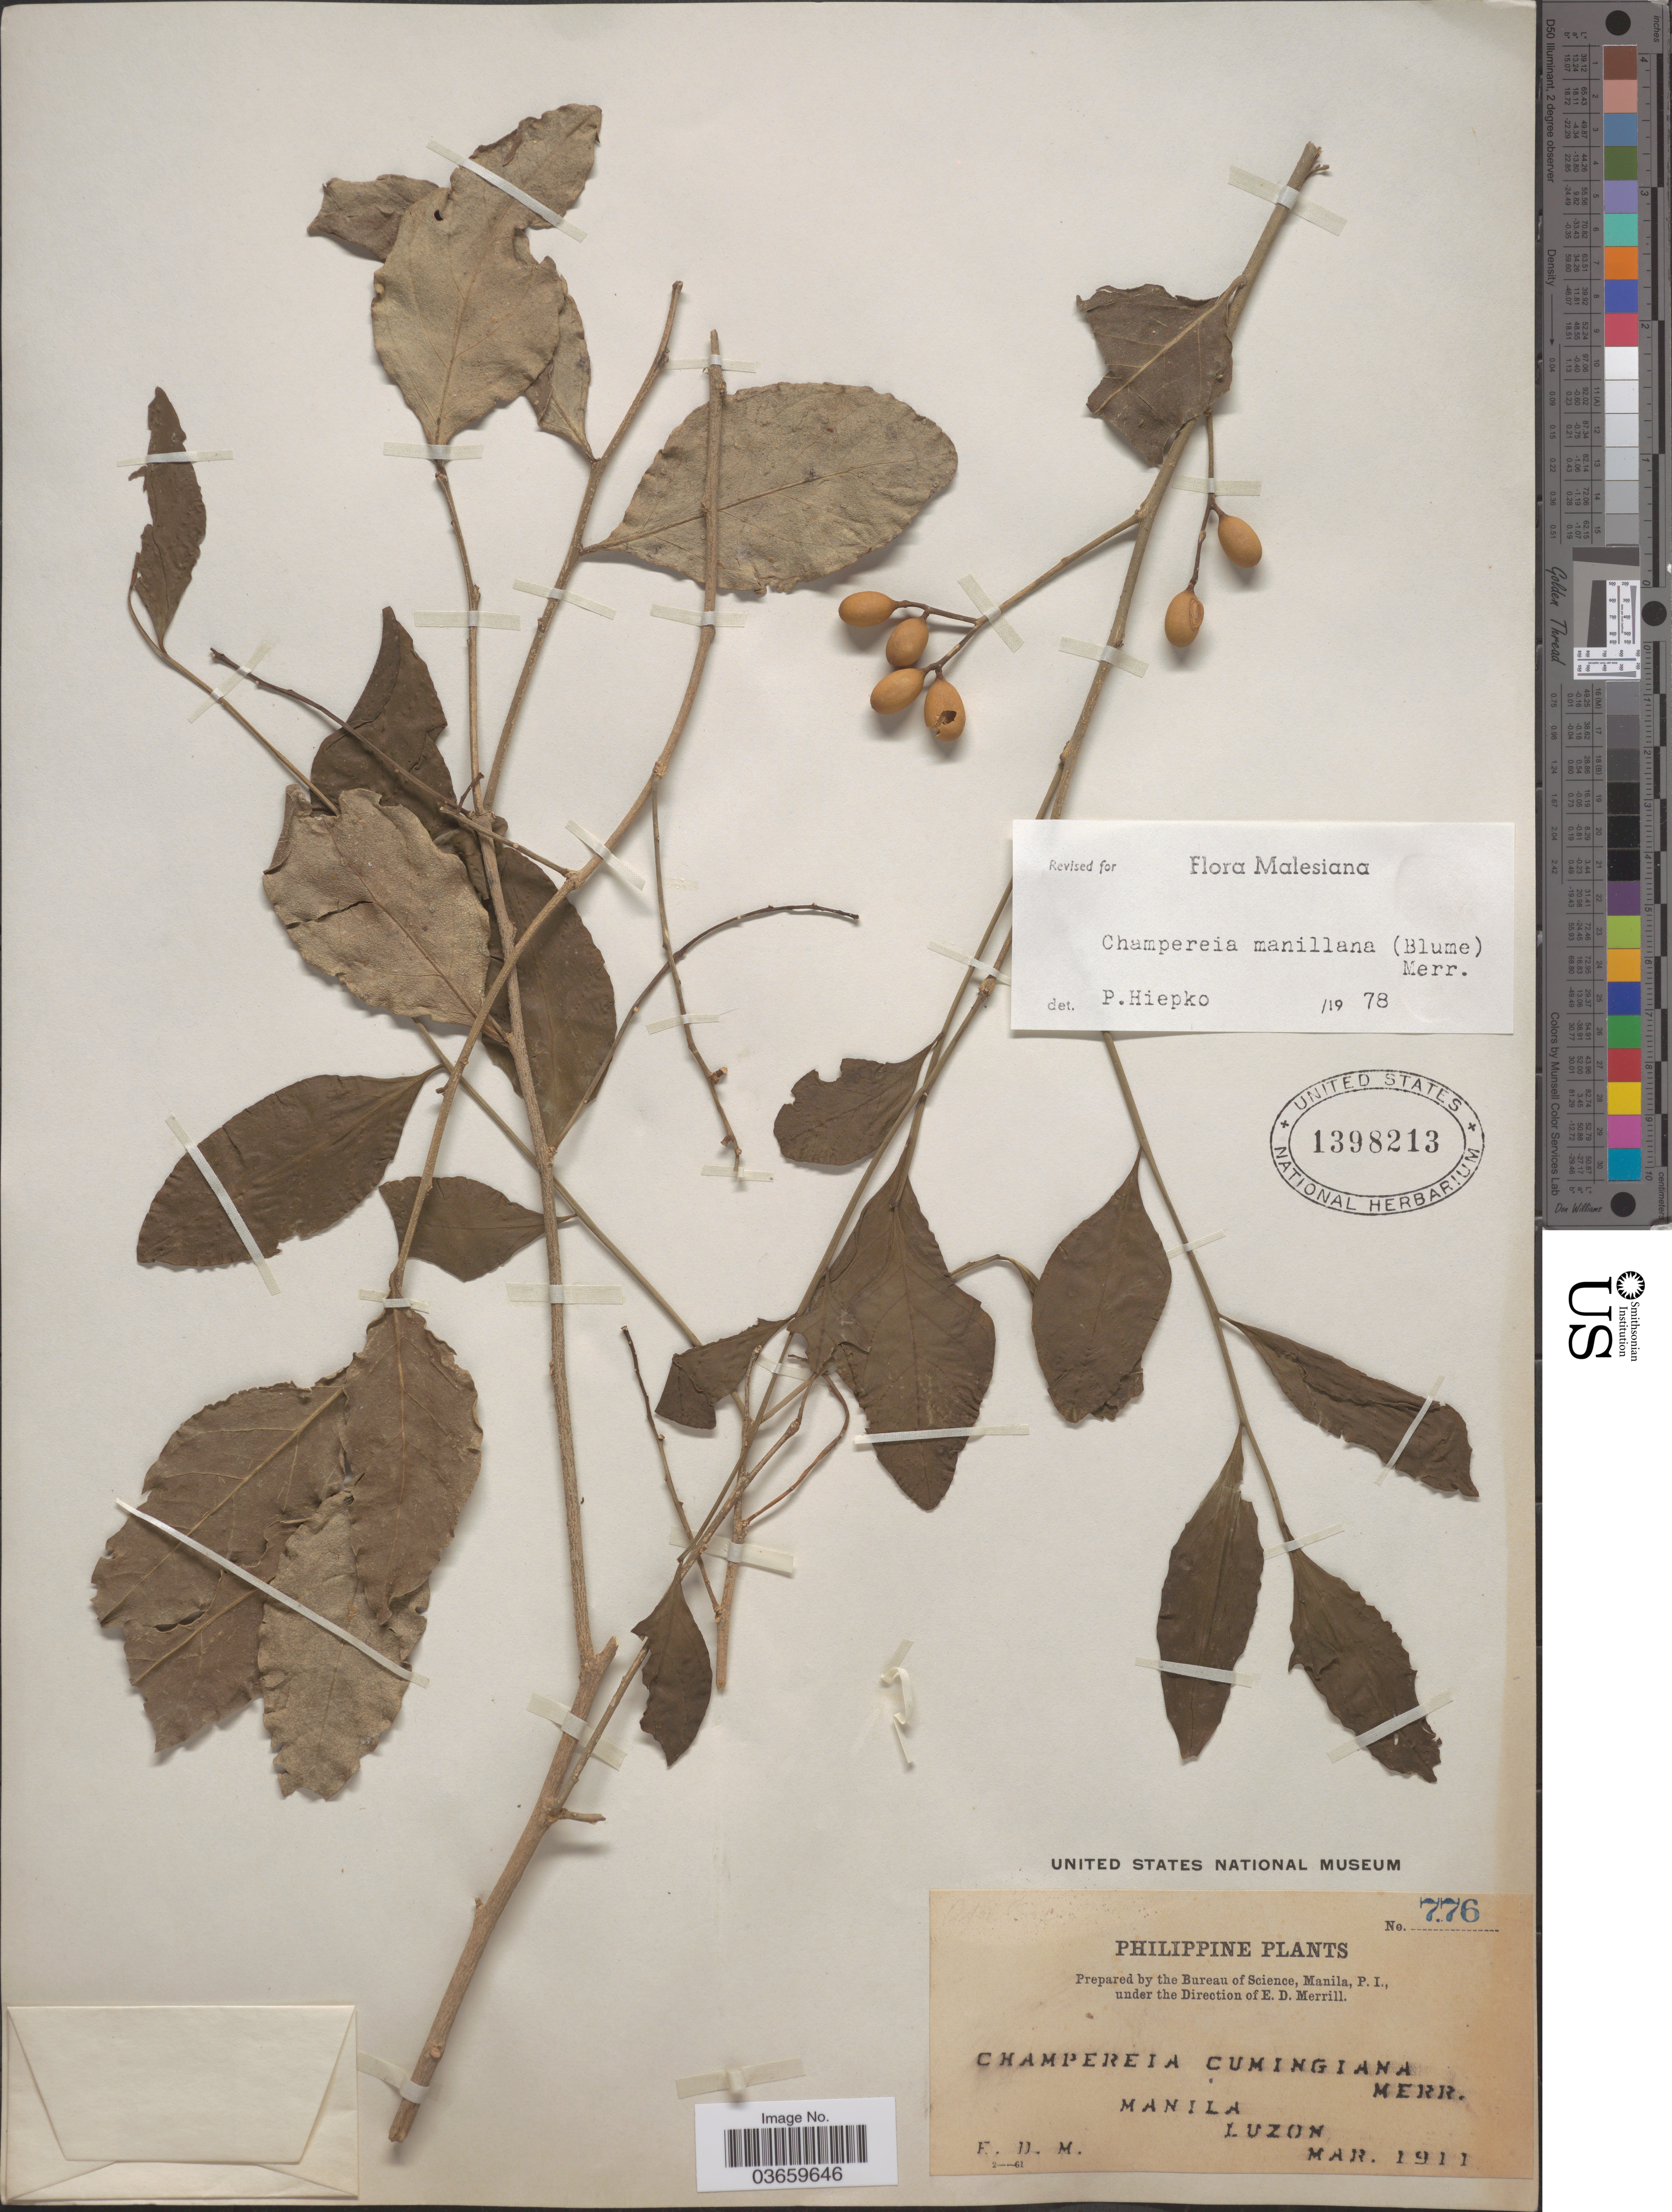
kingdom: Plantae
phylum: Tracheophyta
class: Magnoliopsida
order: Santalales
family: Opiliaceae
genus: Champereia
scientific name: Champereia manillana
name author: (Blume) Merr.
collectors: E. Merrill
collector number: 776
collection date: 1911-03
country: Philippines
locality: Manila, Luzon.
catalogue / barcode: US 1398213